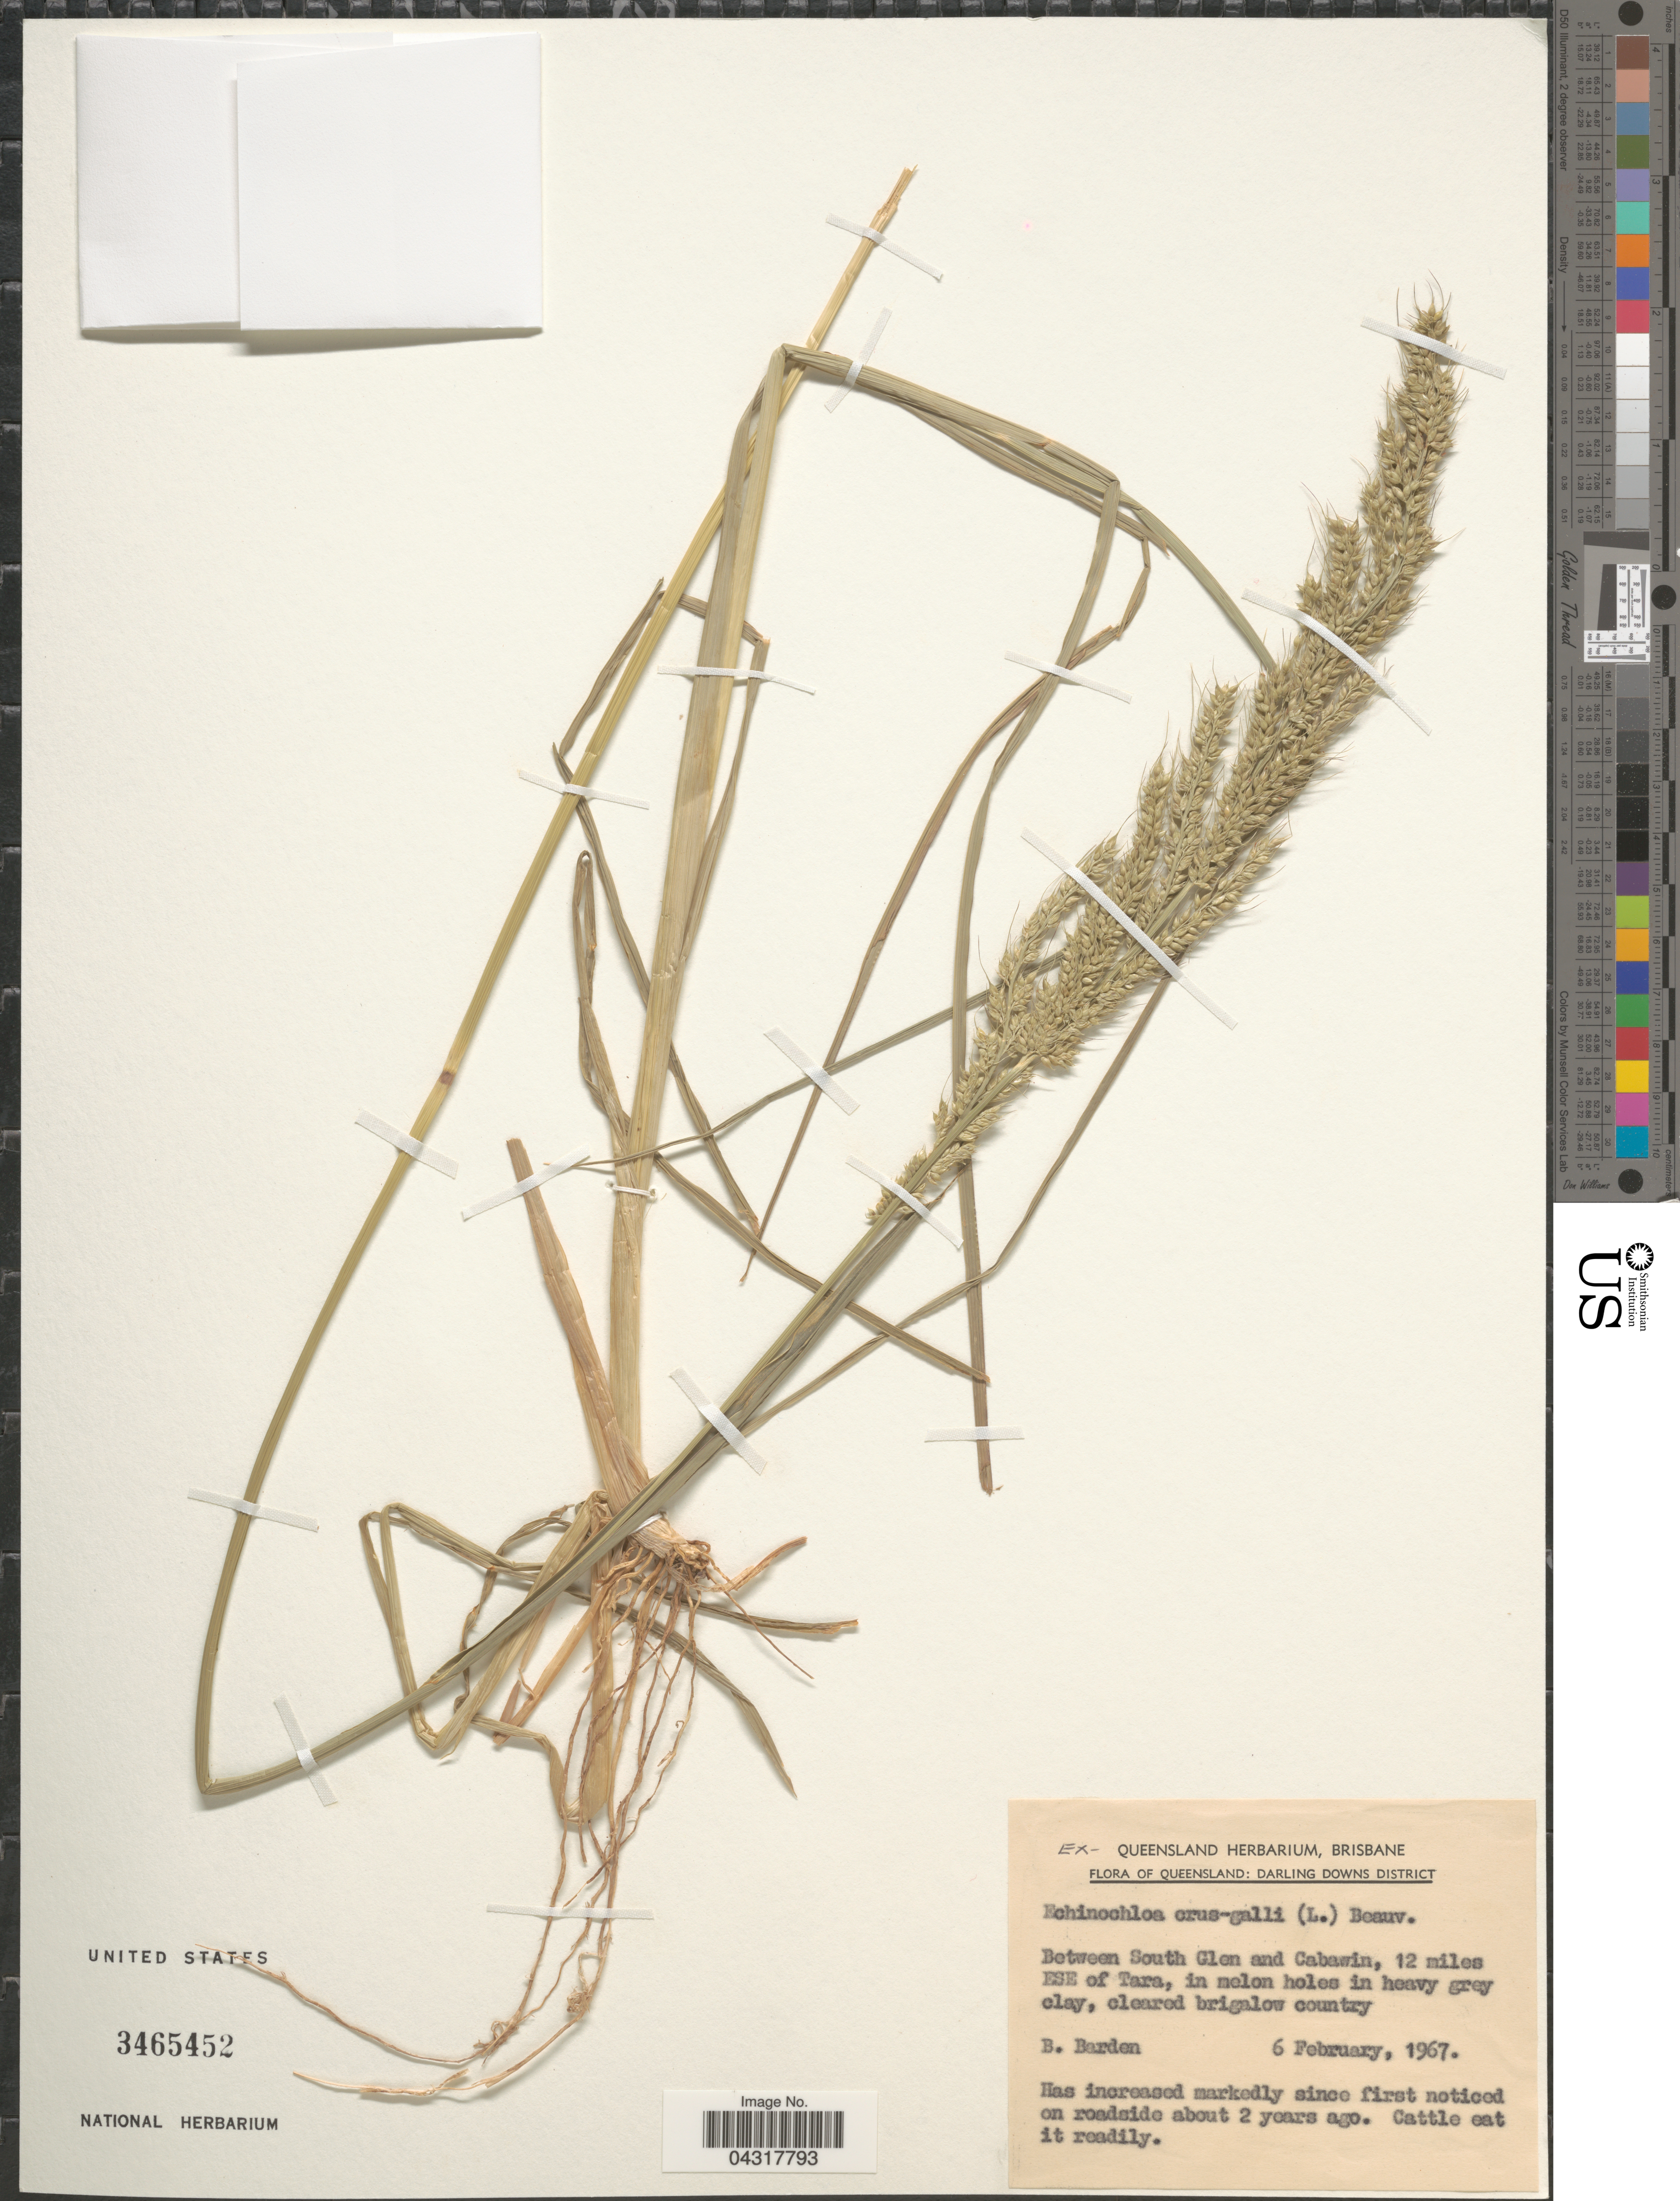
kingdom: Plantae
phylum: Tracheophyta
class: Liliopsida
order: Poales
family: Poaceae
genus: Echinochloa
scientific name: Echinochloa crus-galli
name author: (L.) P. Beauv.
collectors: B. Barden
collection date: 1967-02-06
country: Australia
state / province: Queensland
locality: Darling Downs District. Between South Glen and Cabawin, 12 miles ESE of Tara.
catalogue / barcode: US 3465452